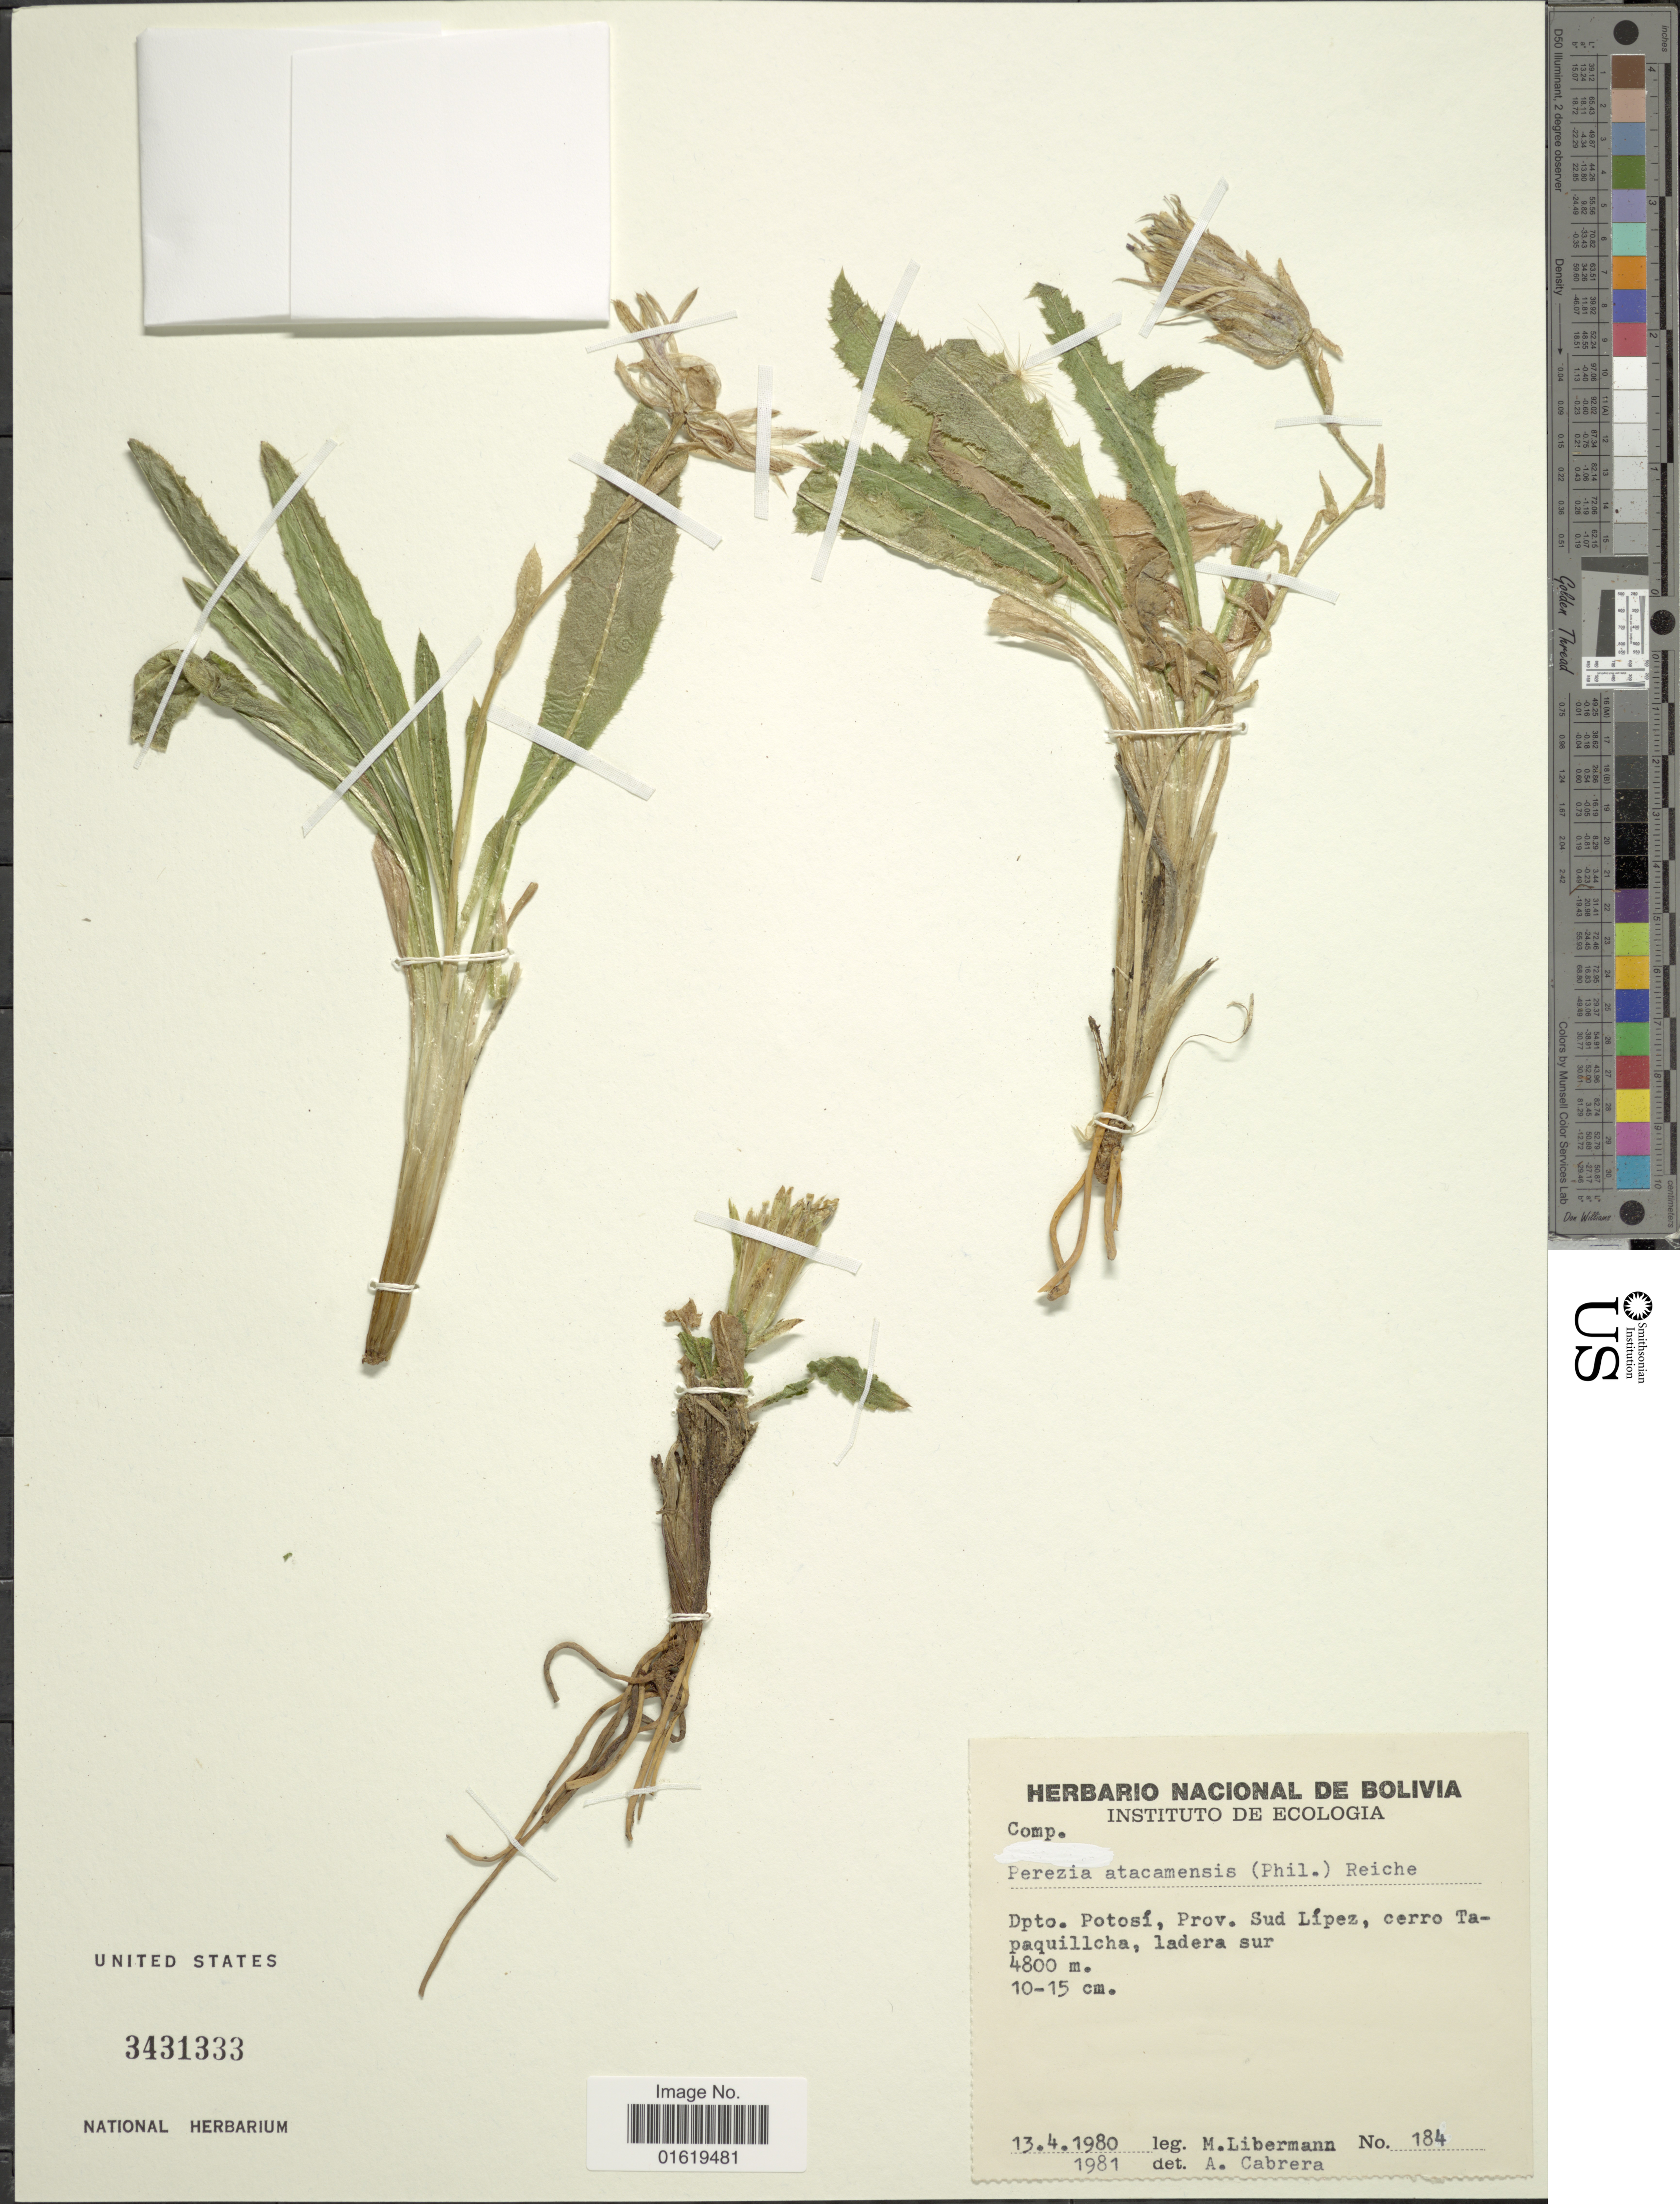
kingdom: Plantae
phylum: Tracheophyta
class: Magnoliopsida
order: Asterales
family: Asteraceae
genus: Perezia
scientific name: Perezia purpurata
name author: Wedd.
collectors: M. Liberman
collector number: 184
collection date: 1980-04-13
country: Bolivia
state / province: Potosi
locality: Dpto. Potosí, Prov. Sud Lípez, cerro Tapaquillcha, ladera sur.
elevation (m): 4800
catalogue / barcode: US 3431333